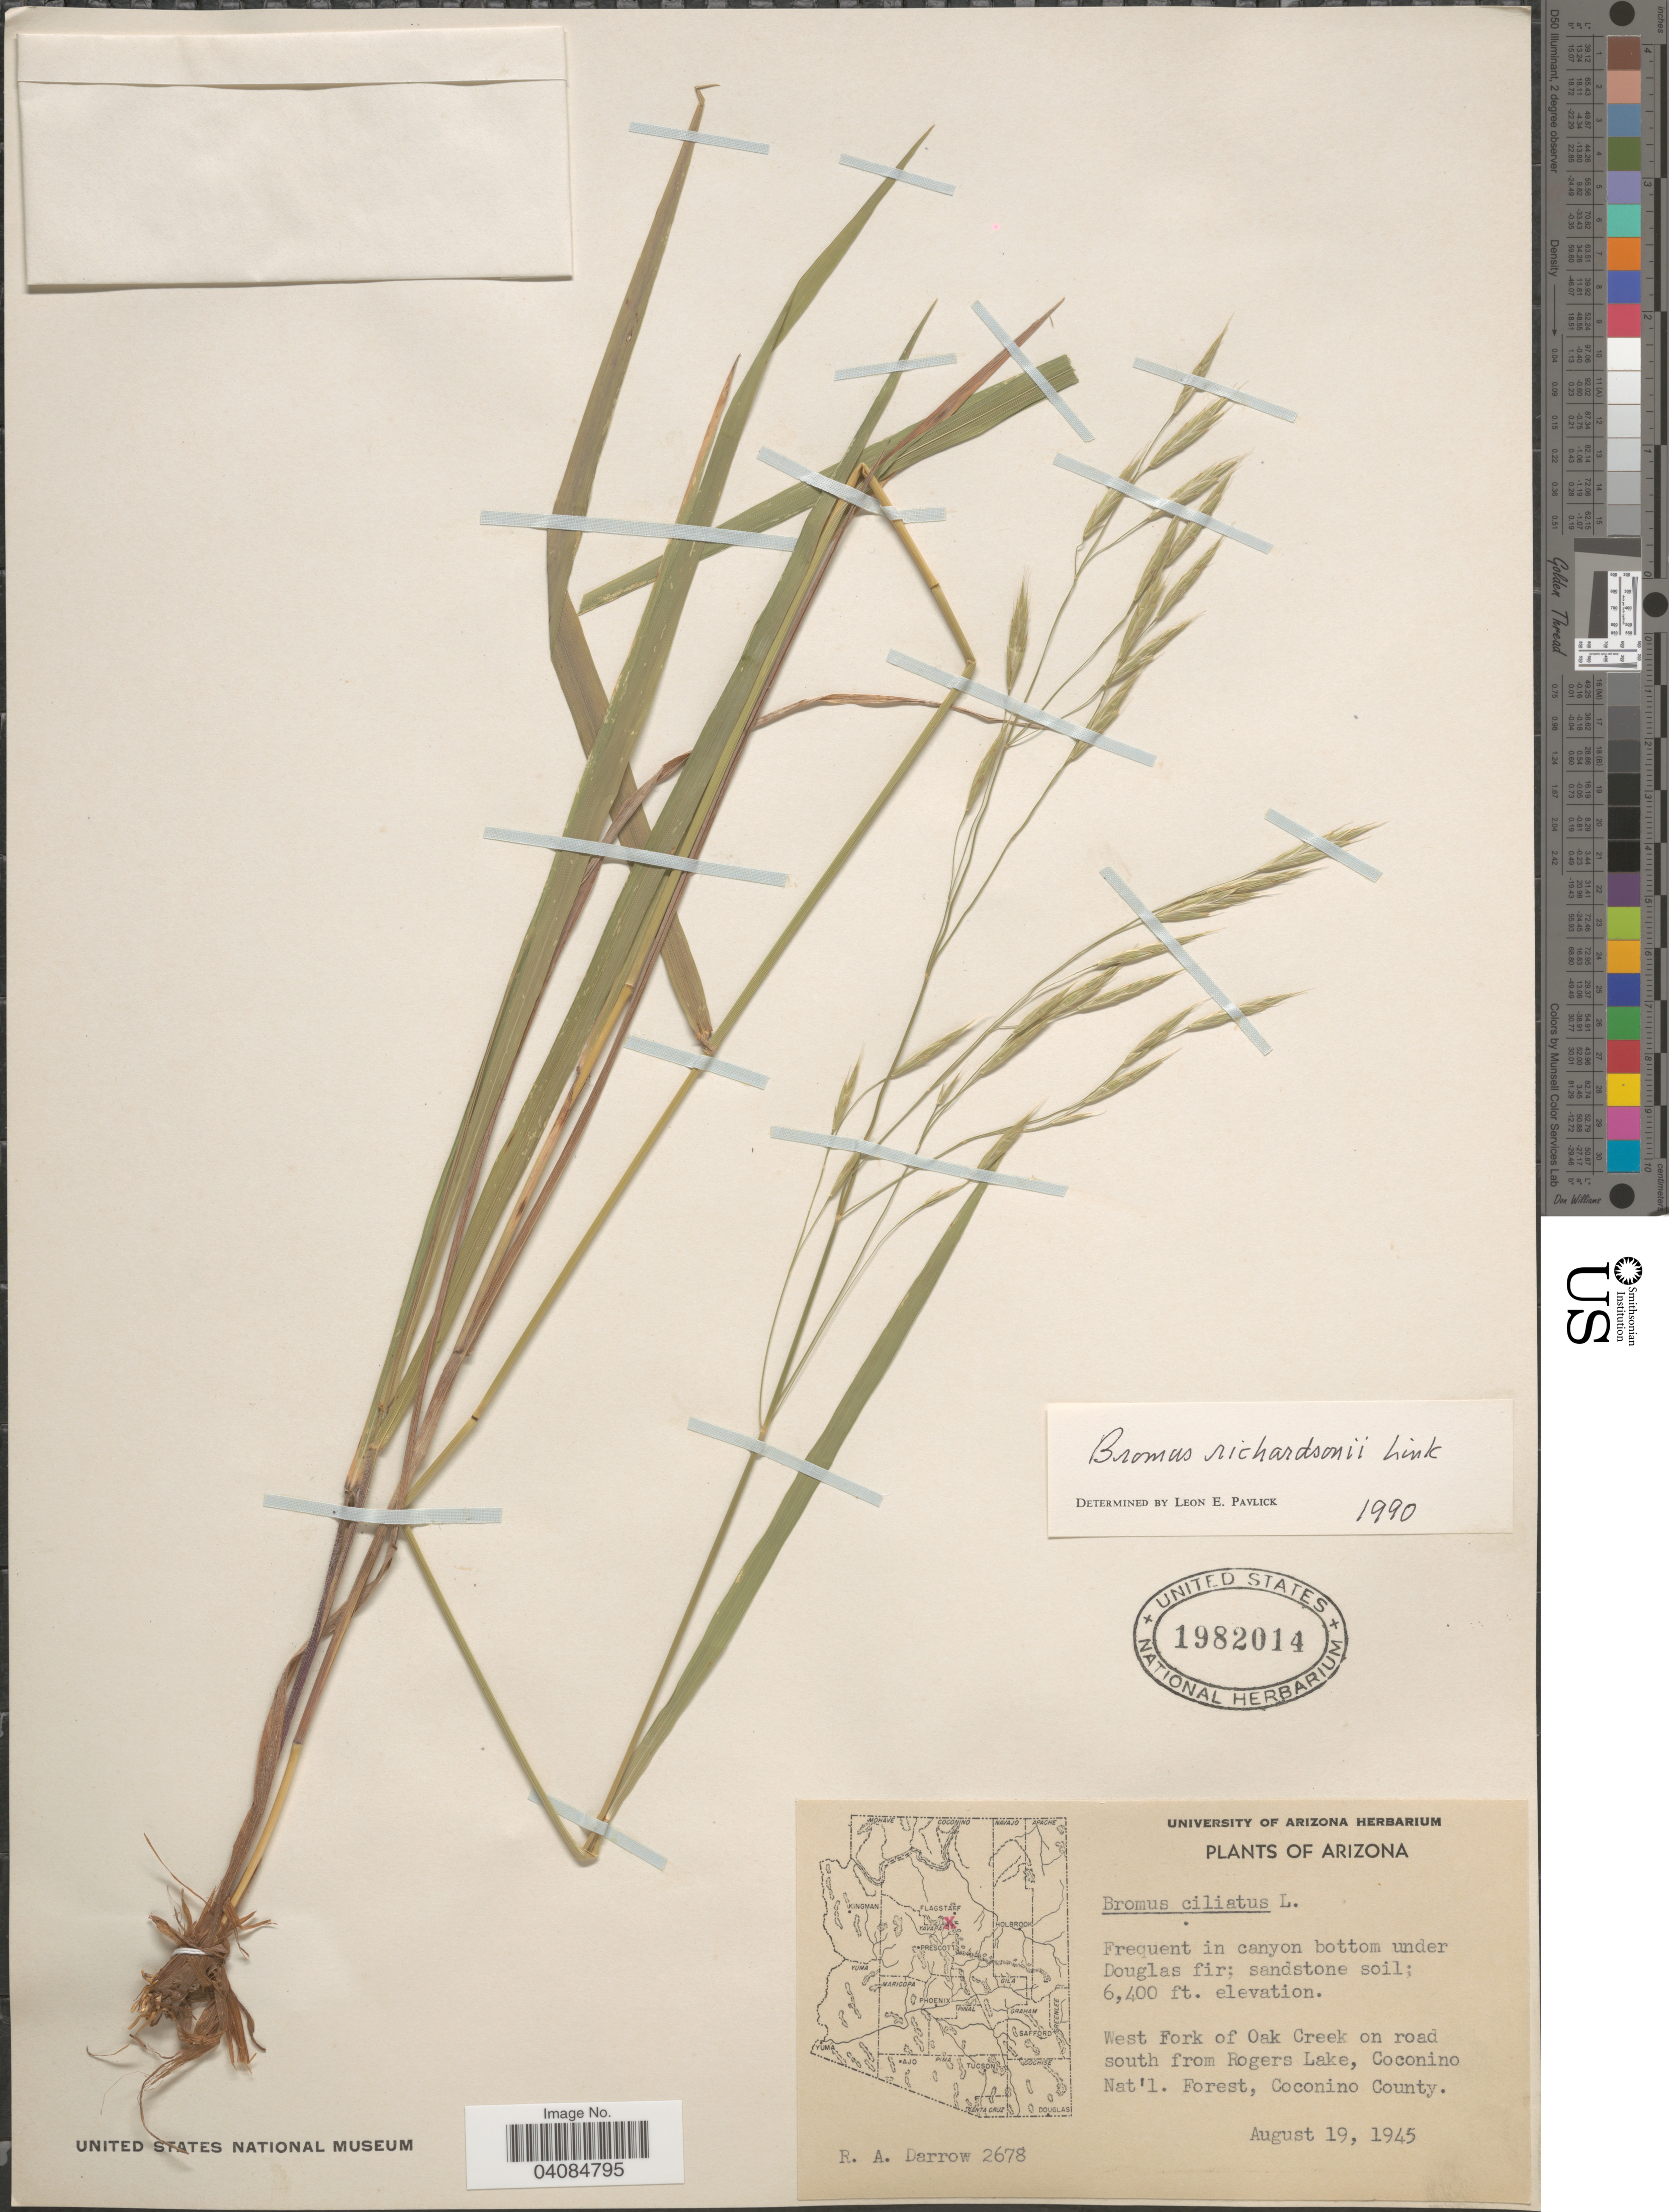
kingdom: Plantae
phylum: Tracheophyta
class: Liliopsida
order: Poales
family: Poaceae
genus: Bromus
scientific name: Bromus richardsonii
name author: Link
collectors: R. A. Darrow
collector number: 2678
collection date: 1945-08-19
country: United States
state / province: Arizona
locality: Frequent in canyon bottom under Douglas fir; sandstone soil. West Fork of Oak Creek on road south from Rogers Lake, Coconino Nat'l. Forest, Coconino County.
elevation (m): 1951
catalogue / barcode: US 1982014